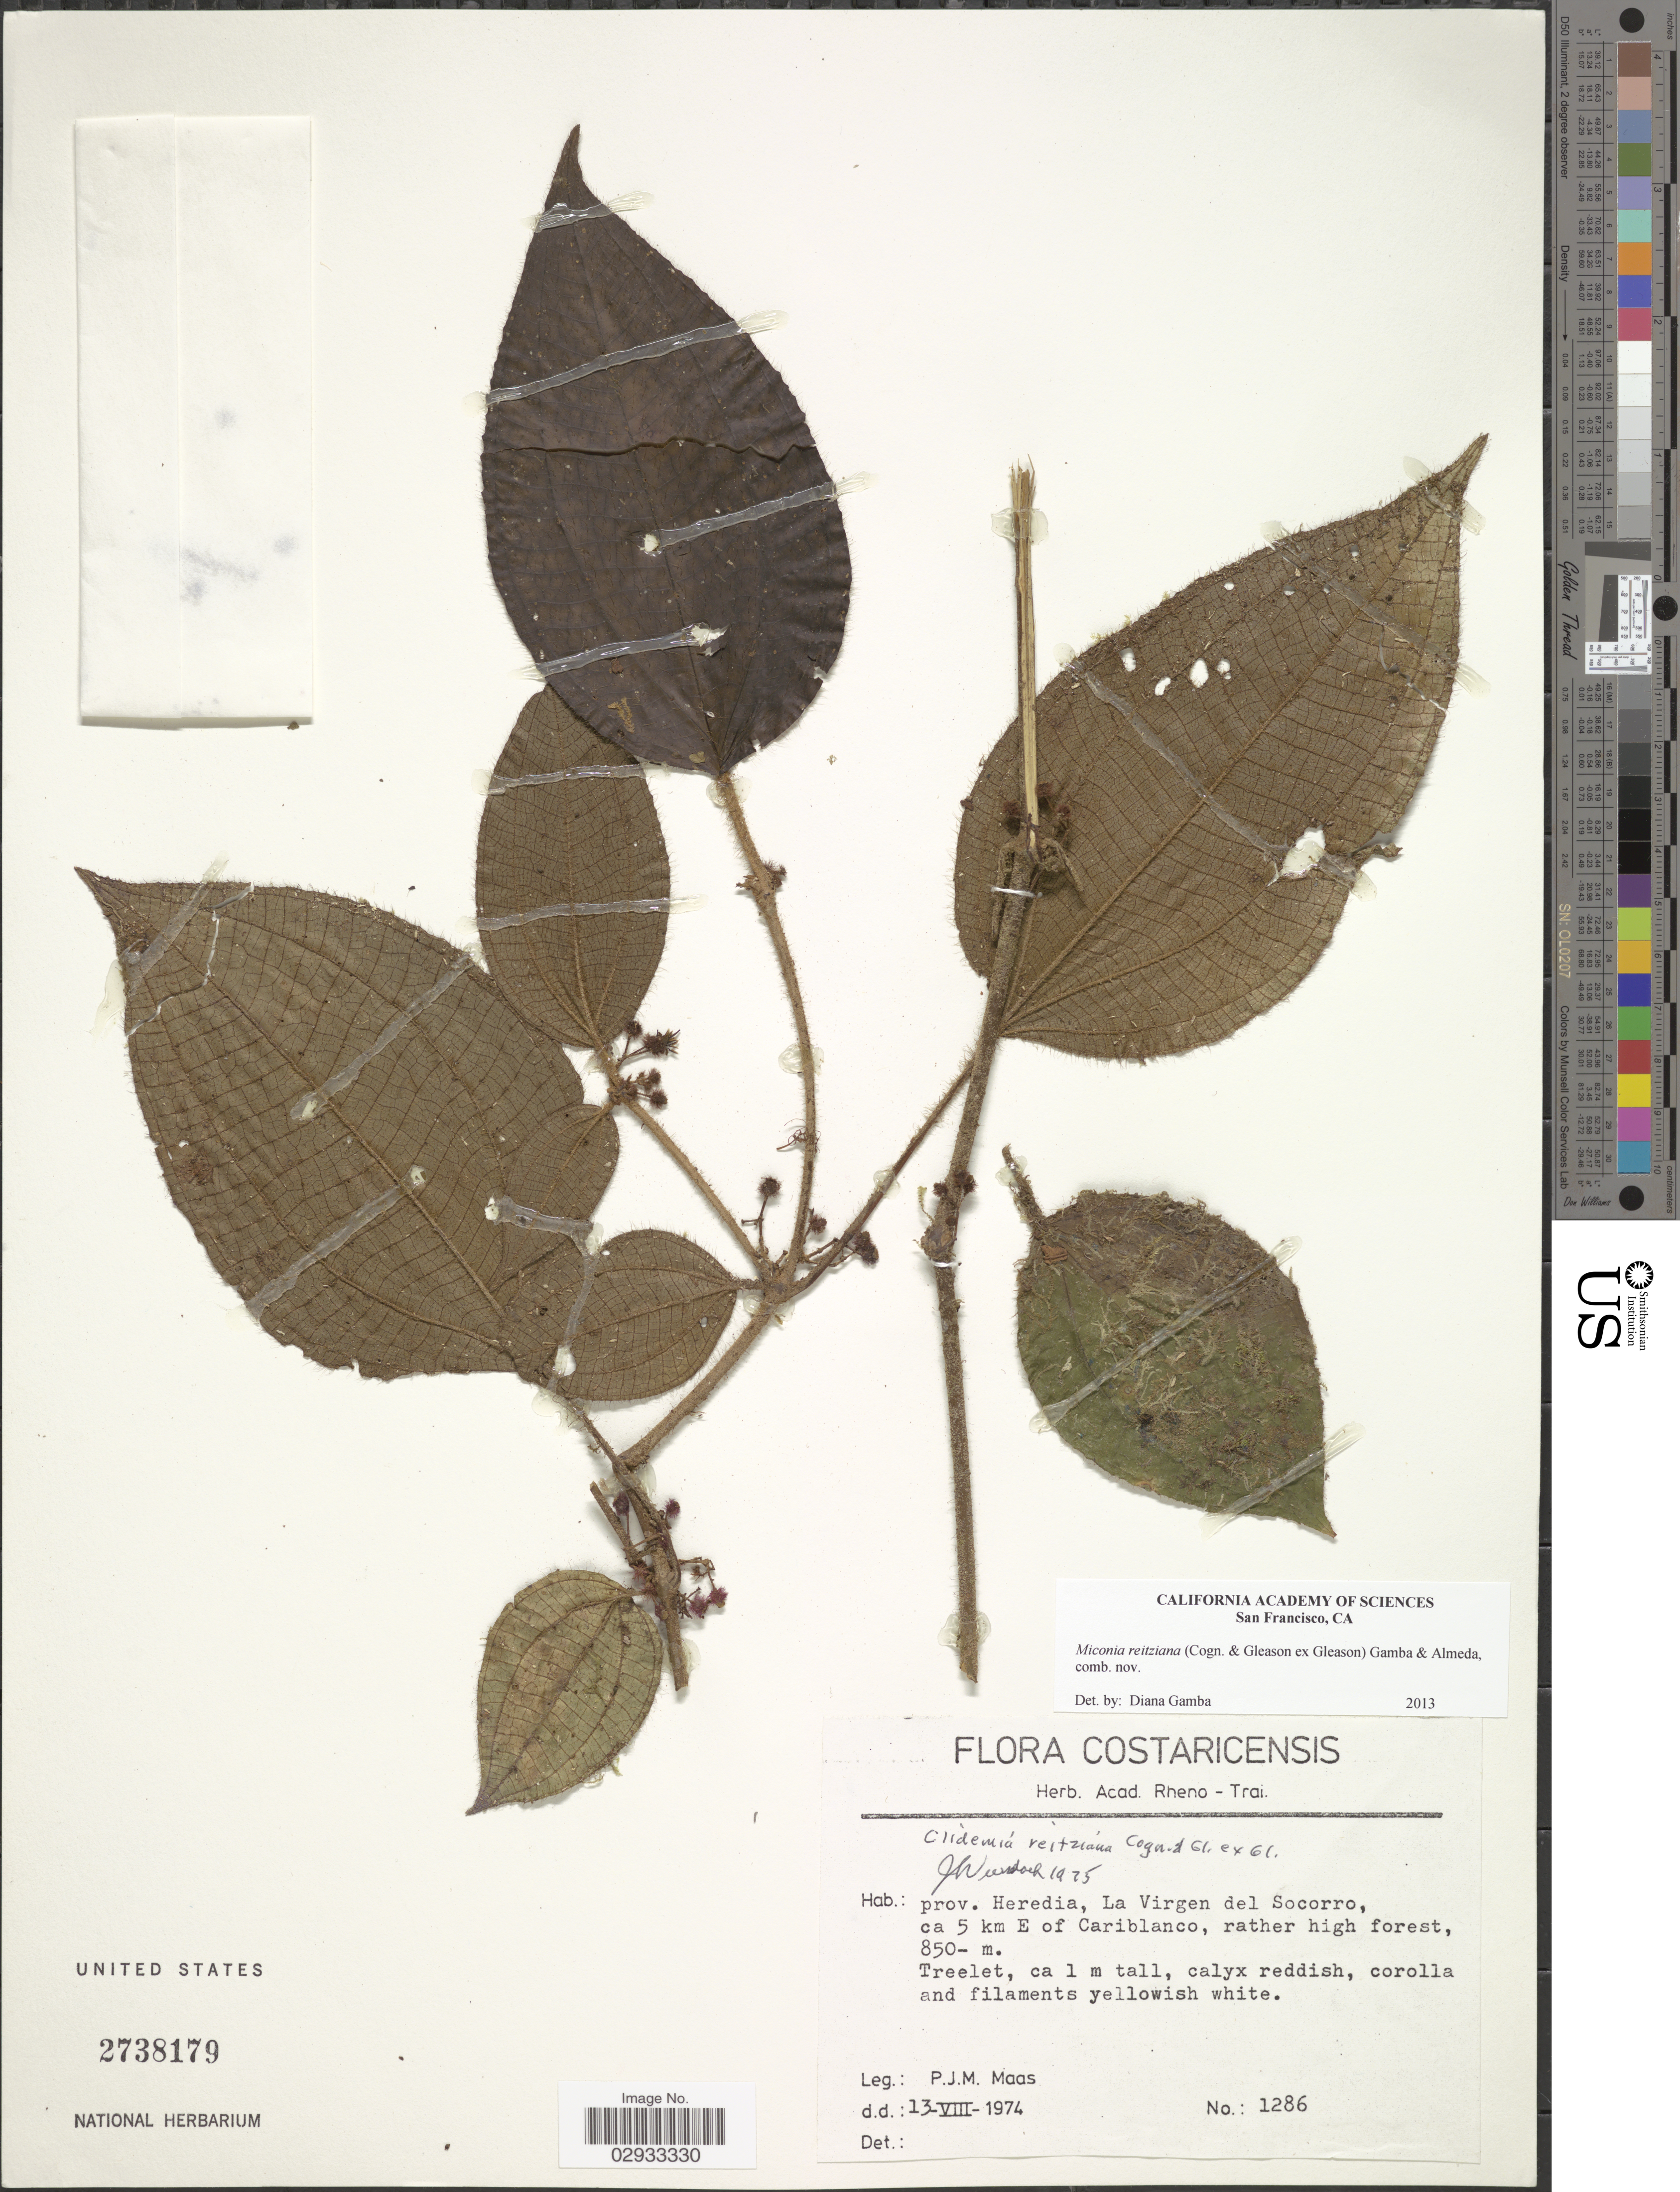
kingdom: Plantae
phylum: Tracheophyta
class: Magnoliopsida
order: Myrtales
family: Melastomataceae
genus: Miconia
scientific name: Miconia reitziana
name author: (Cogn. & Gleason) Gamba & Almeda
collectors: P. Maas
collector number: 1286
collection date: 1974-08-13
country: Costa Rica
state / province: Heredia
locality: La Virgen del Socorro, ca 5 km E of Cariblanco.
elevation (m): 850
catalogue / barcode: US 2738179